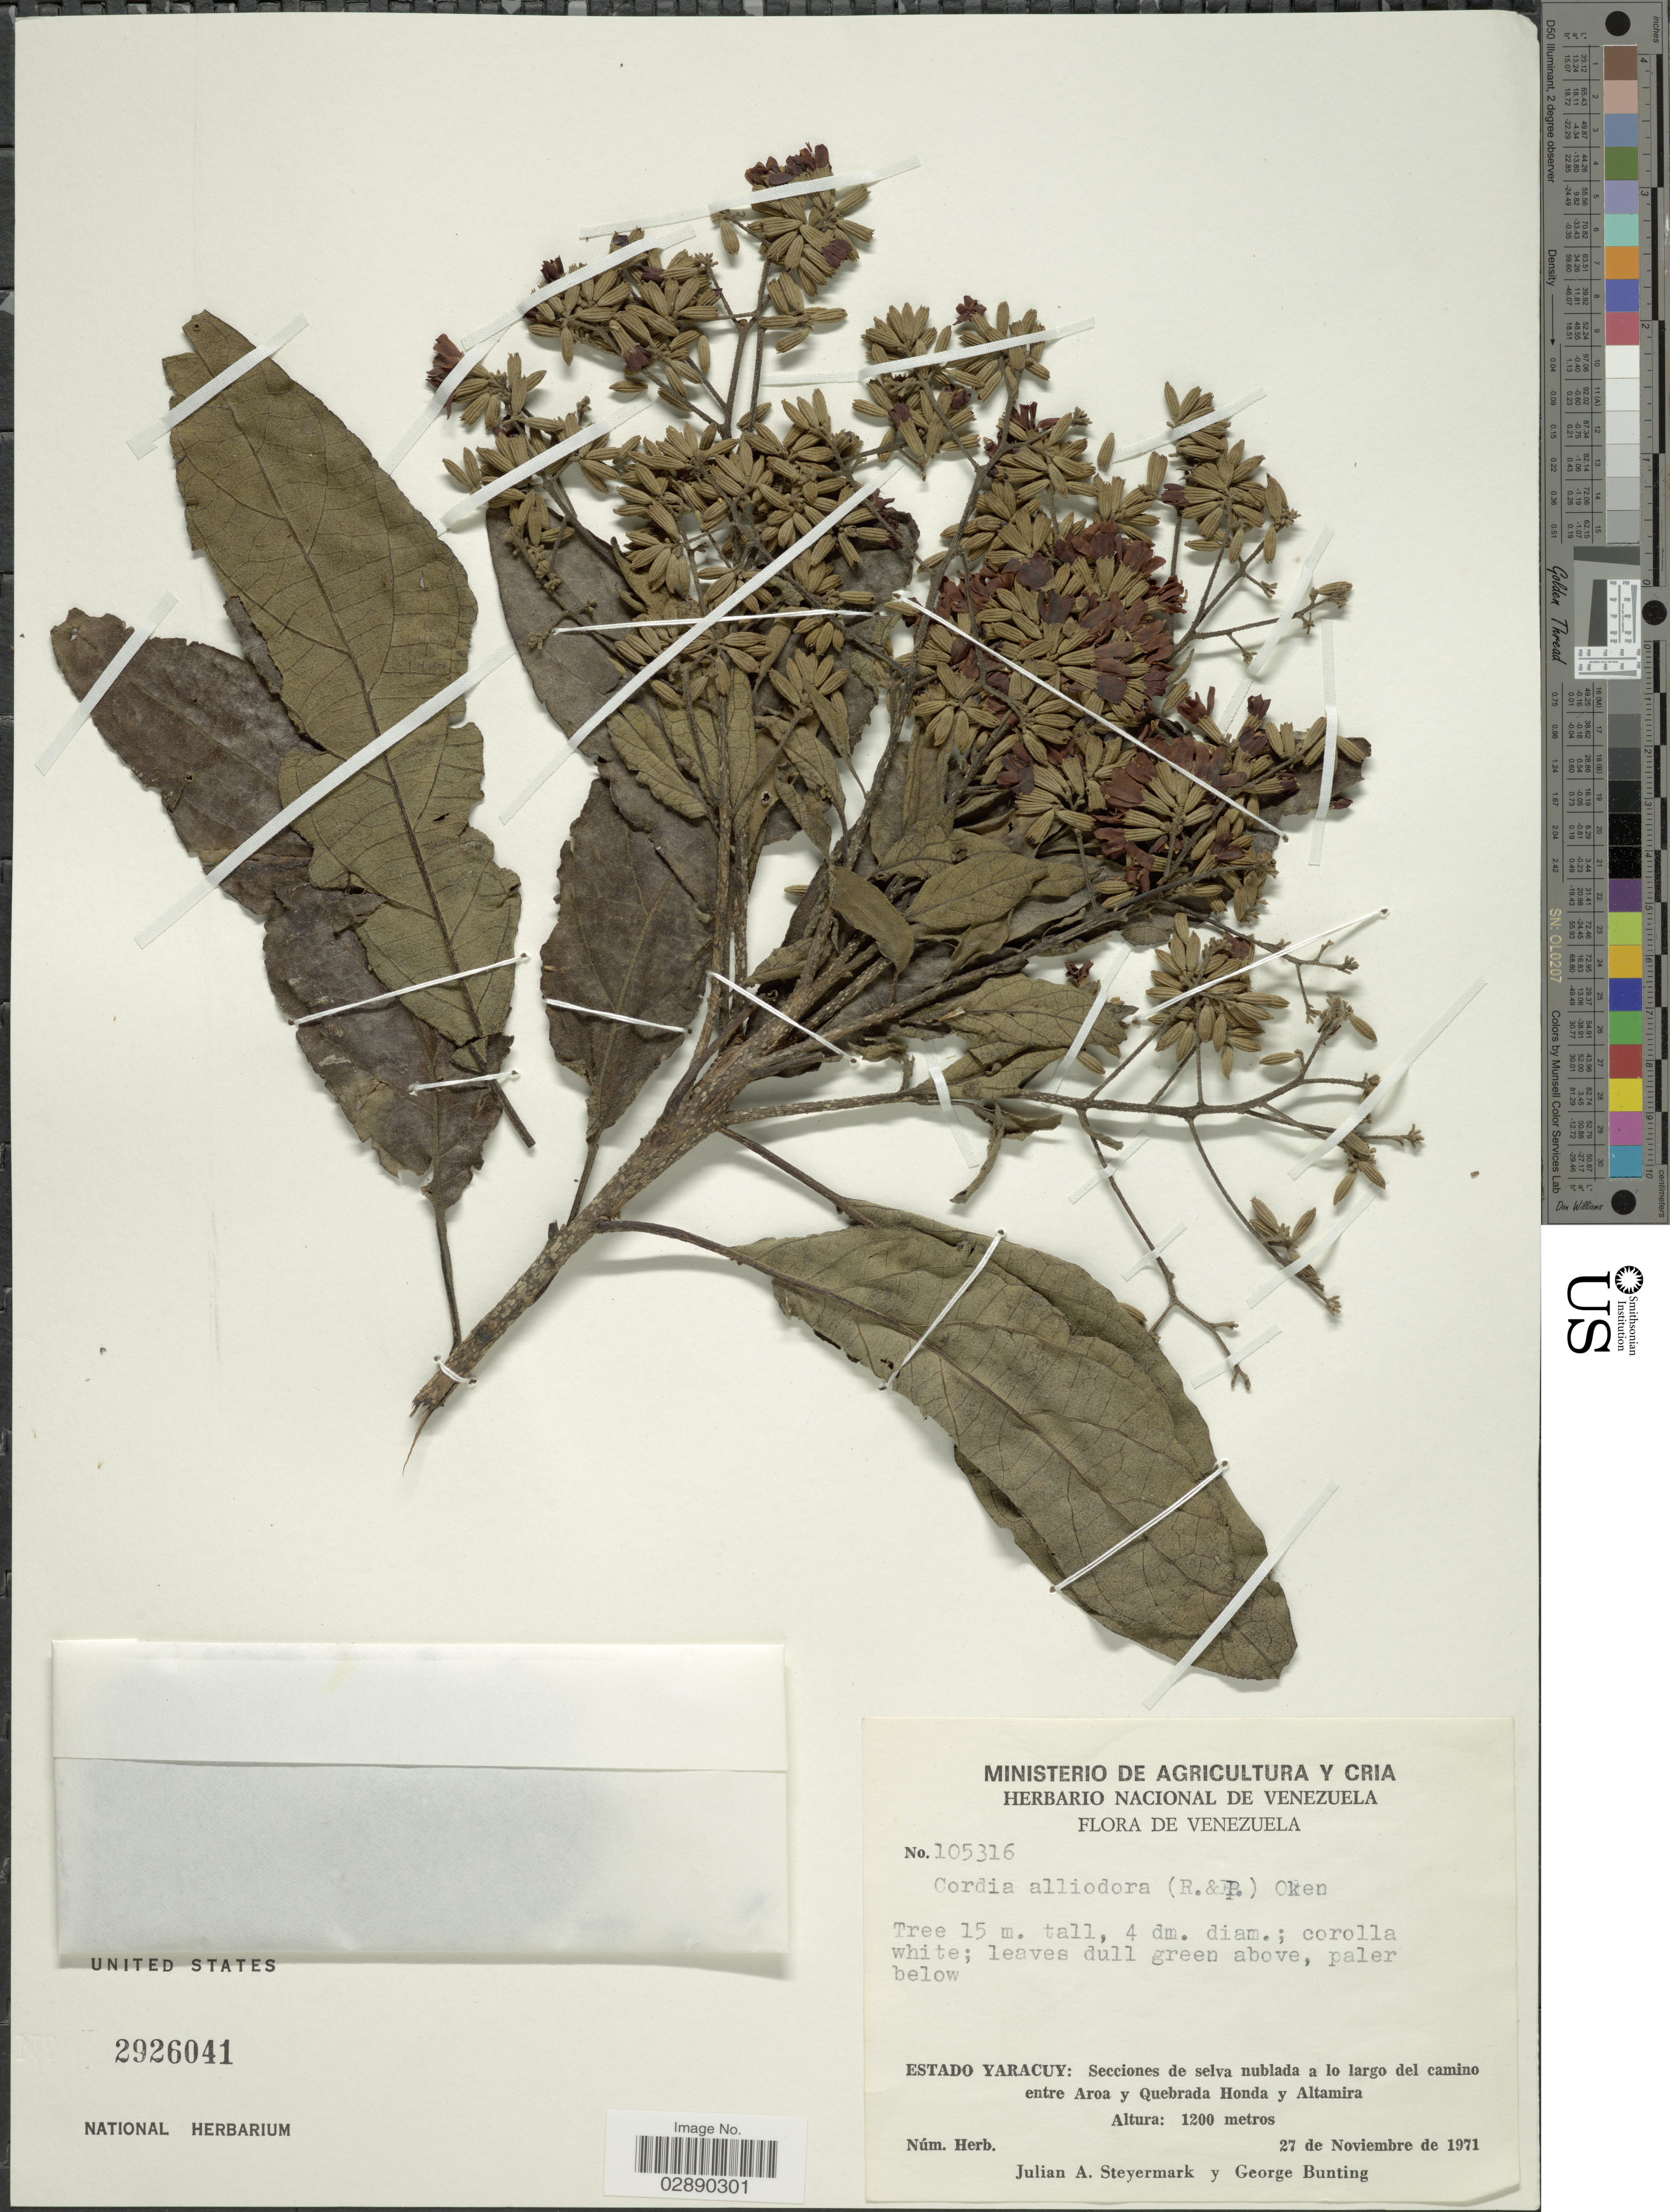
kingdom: Plantae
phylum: Tracheophyta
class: Magnoliopsida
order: Boraginales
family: Cordiaceae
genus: Cordia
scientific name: Cordia alliodora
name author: (Ruiz & Pav.) Oken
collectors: J. Steyermark & G. S. Bunting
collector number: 105316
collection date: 1971-11-27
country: Venezuela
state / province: Yaracuy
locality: Secciones de selva nublada a lo largo del camino entre Aroa y Quebrada Honda y Altamira.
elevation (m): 1200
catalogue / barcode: US 2926041